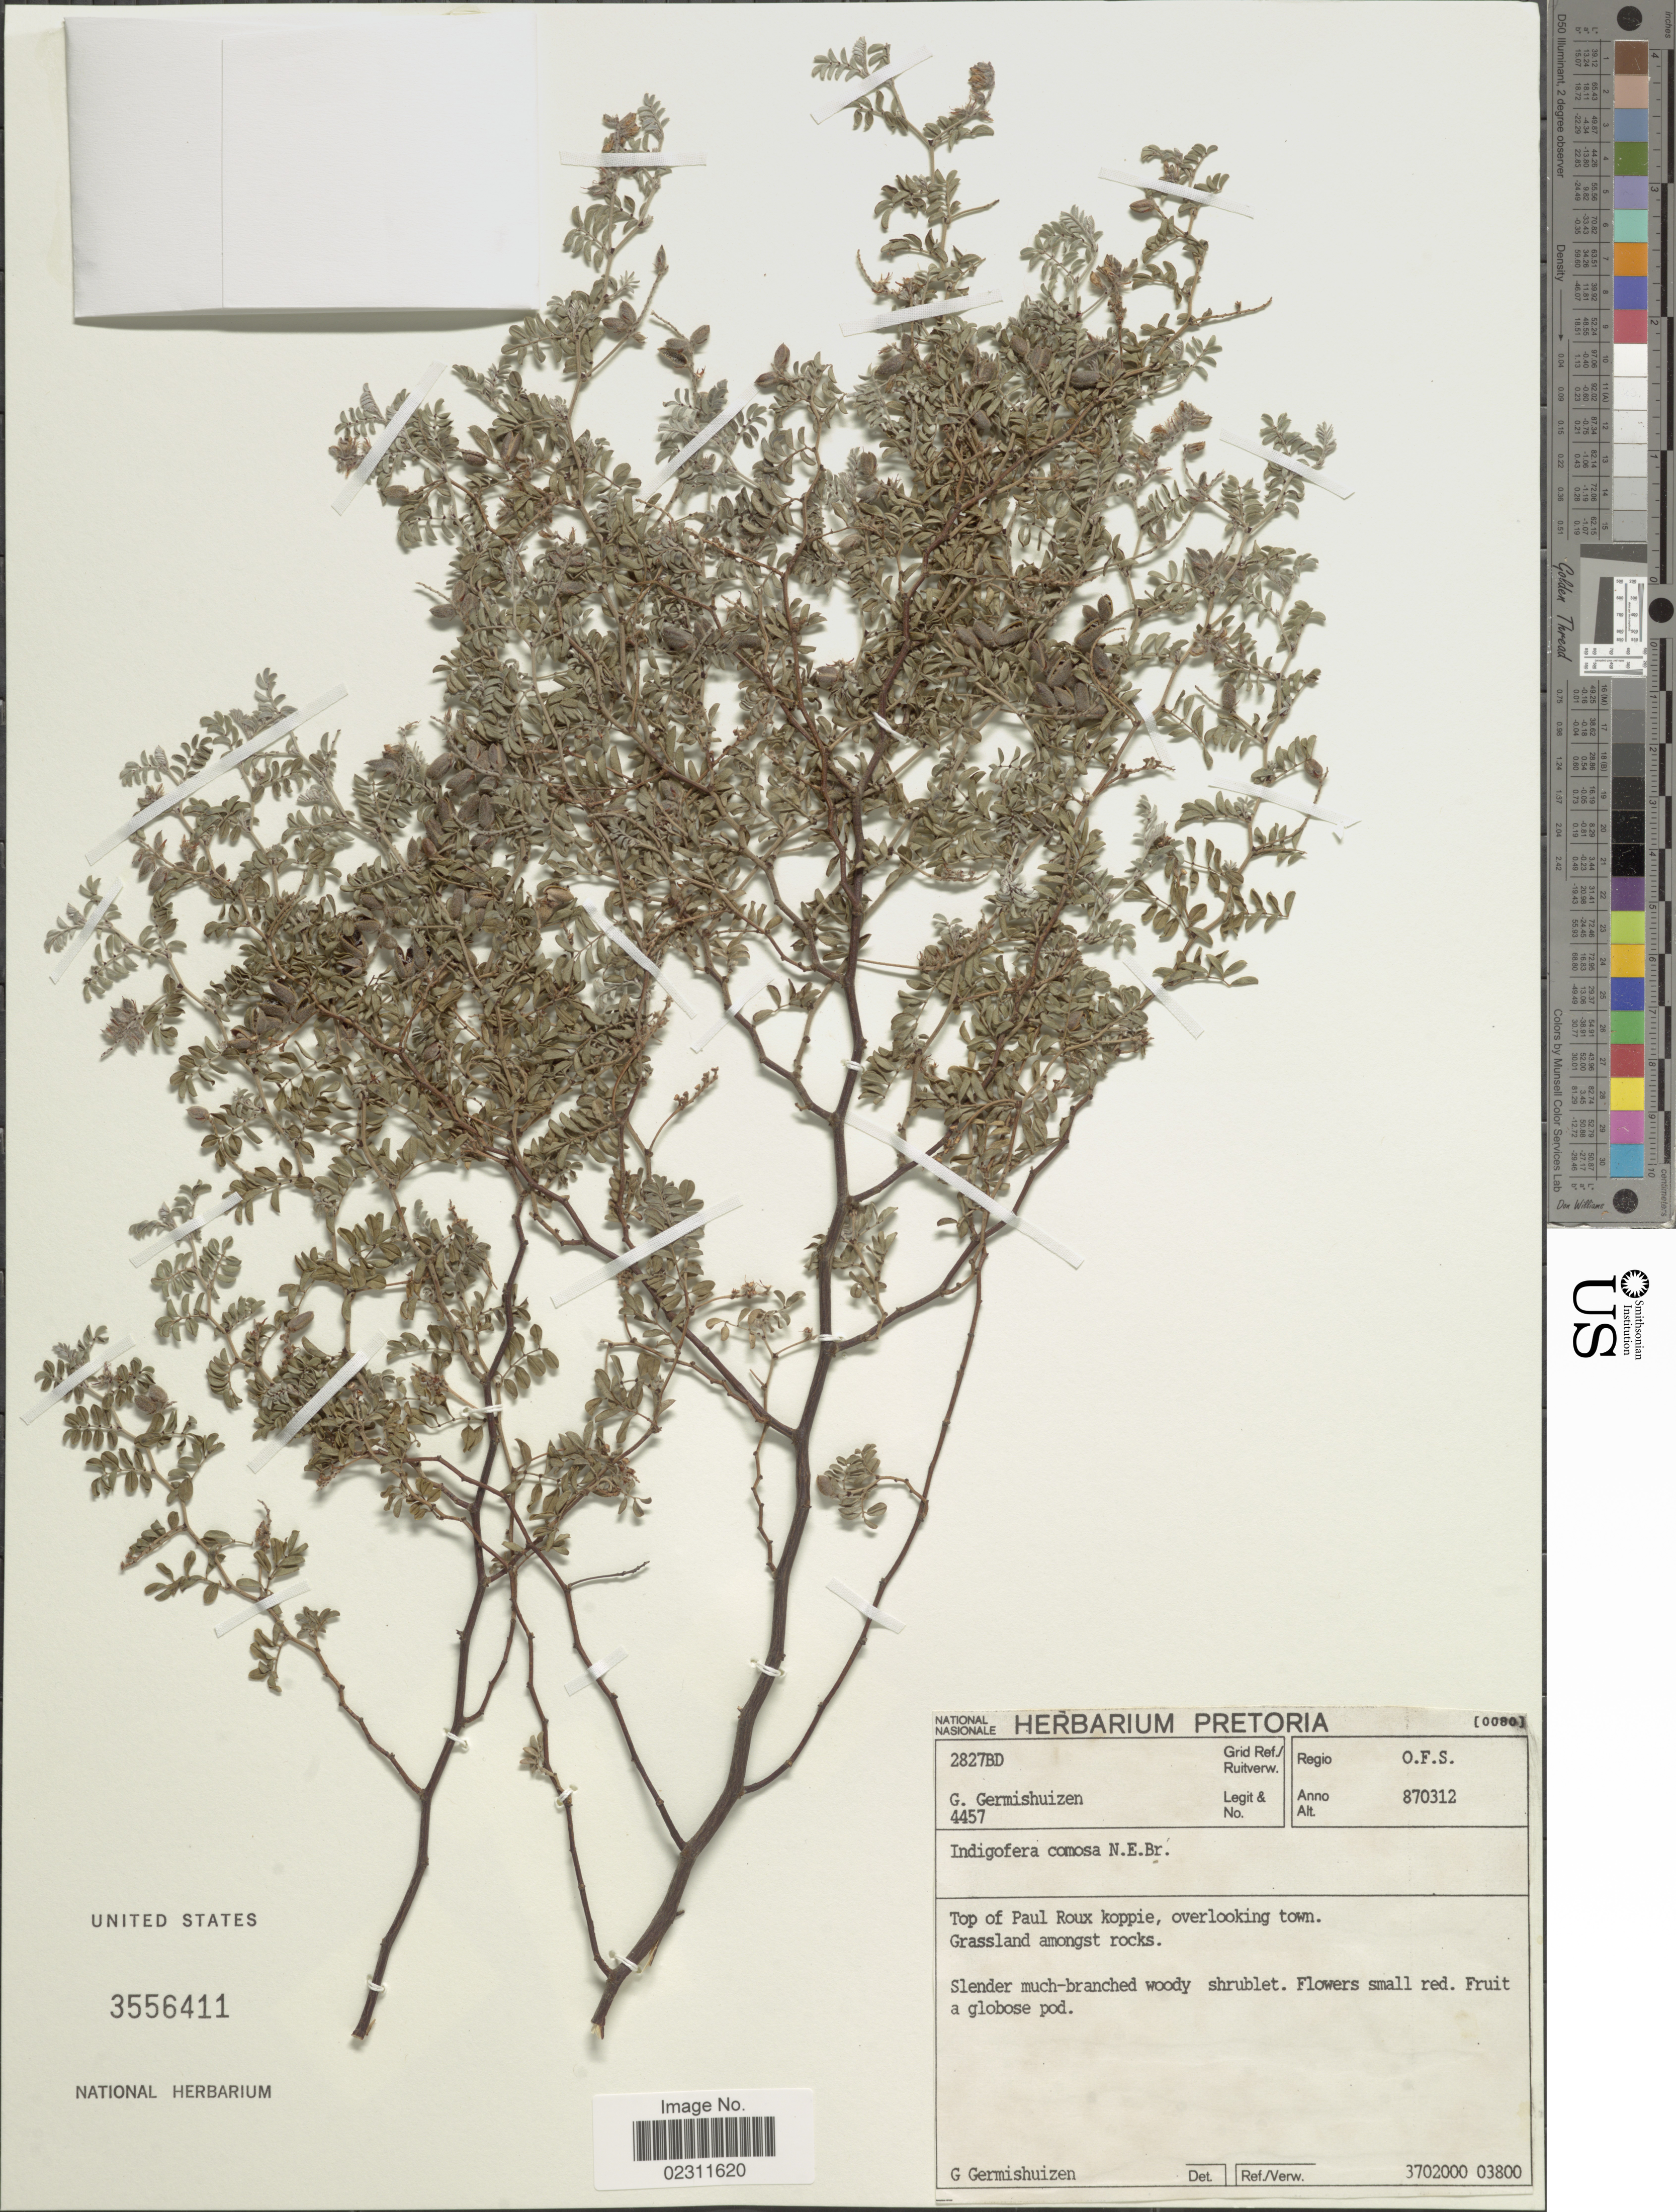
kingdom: Plantae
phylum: Tracheophyta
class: Magnoliopsida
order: Fabales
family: Fabaceae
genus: Indigofera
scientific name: Indigofera comosa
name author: N.E. Br.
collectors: G. Germishuizen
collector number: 4457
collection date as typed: Transcribed d/m/y: 23/3/87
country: South Africa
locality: O.F.S., top of Paul Roux koppie, overlooking town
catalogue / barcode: US 3556411